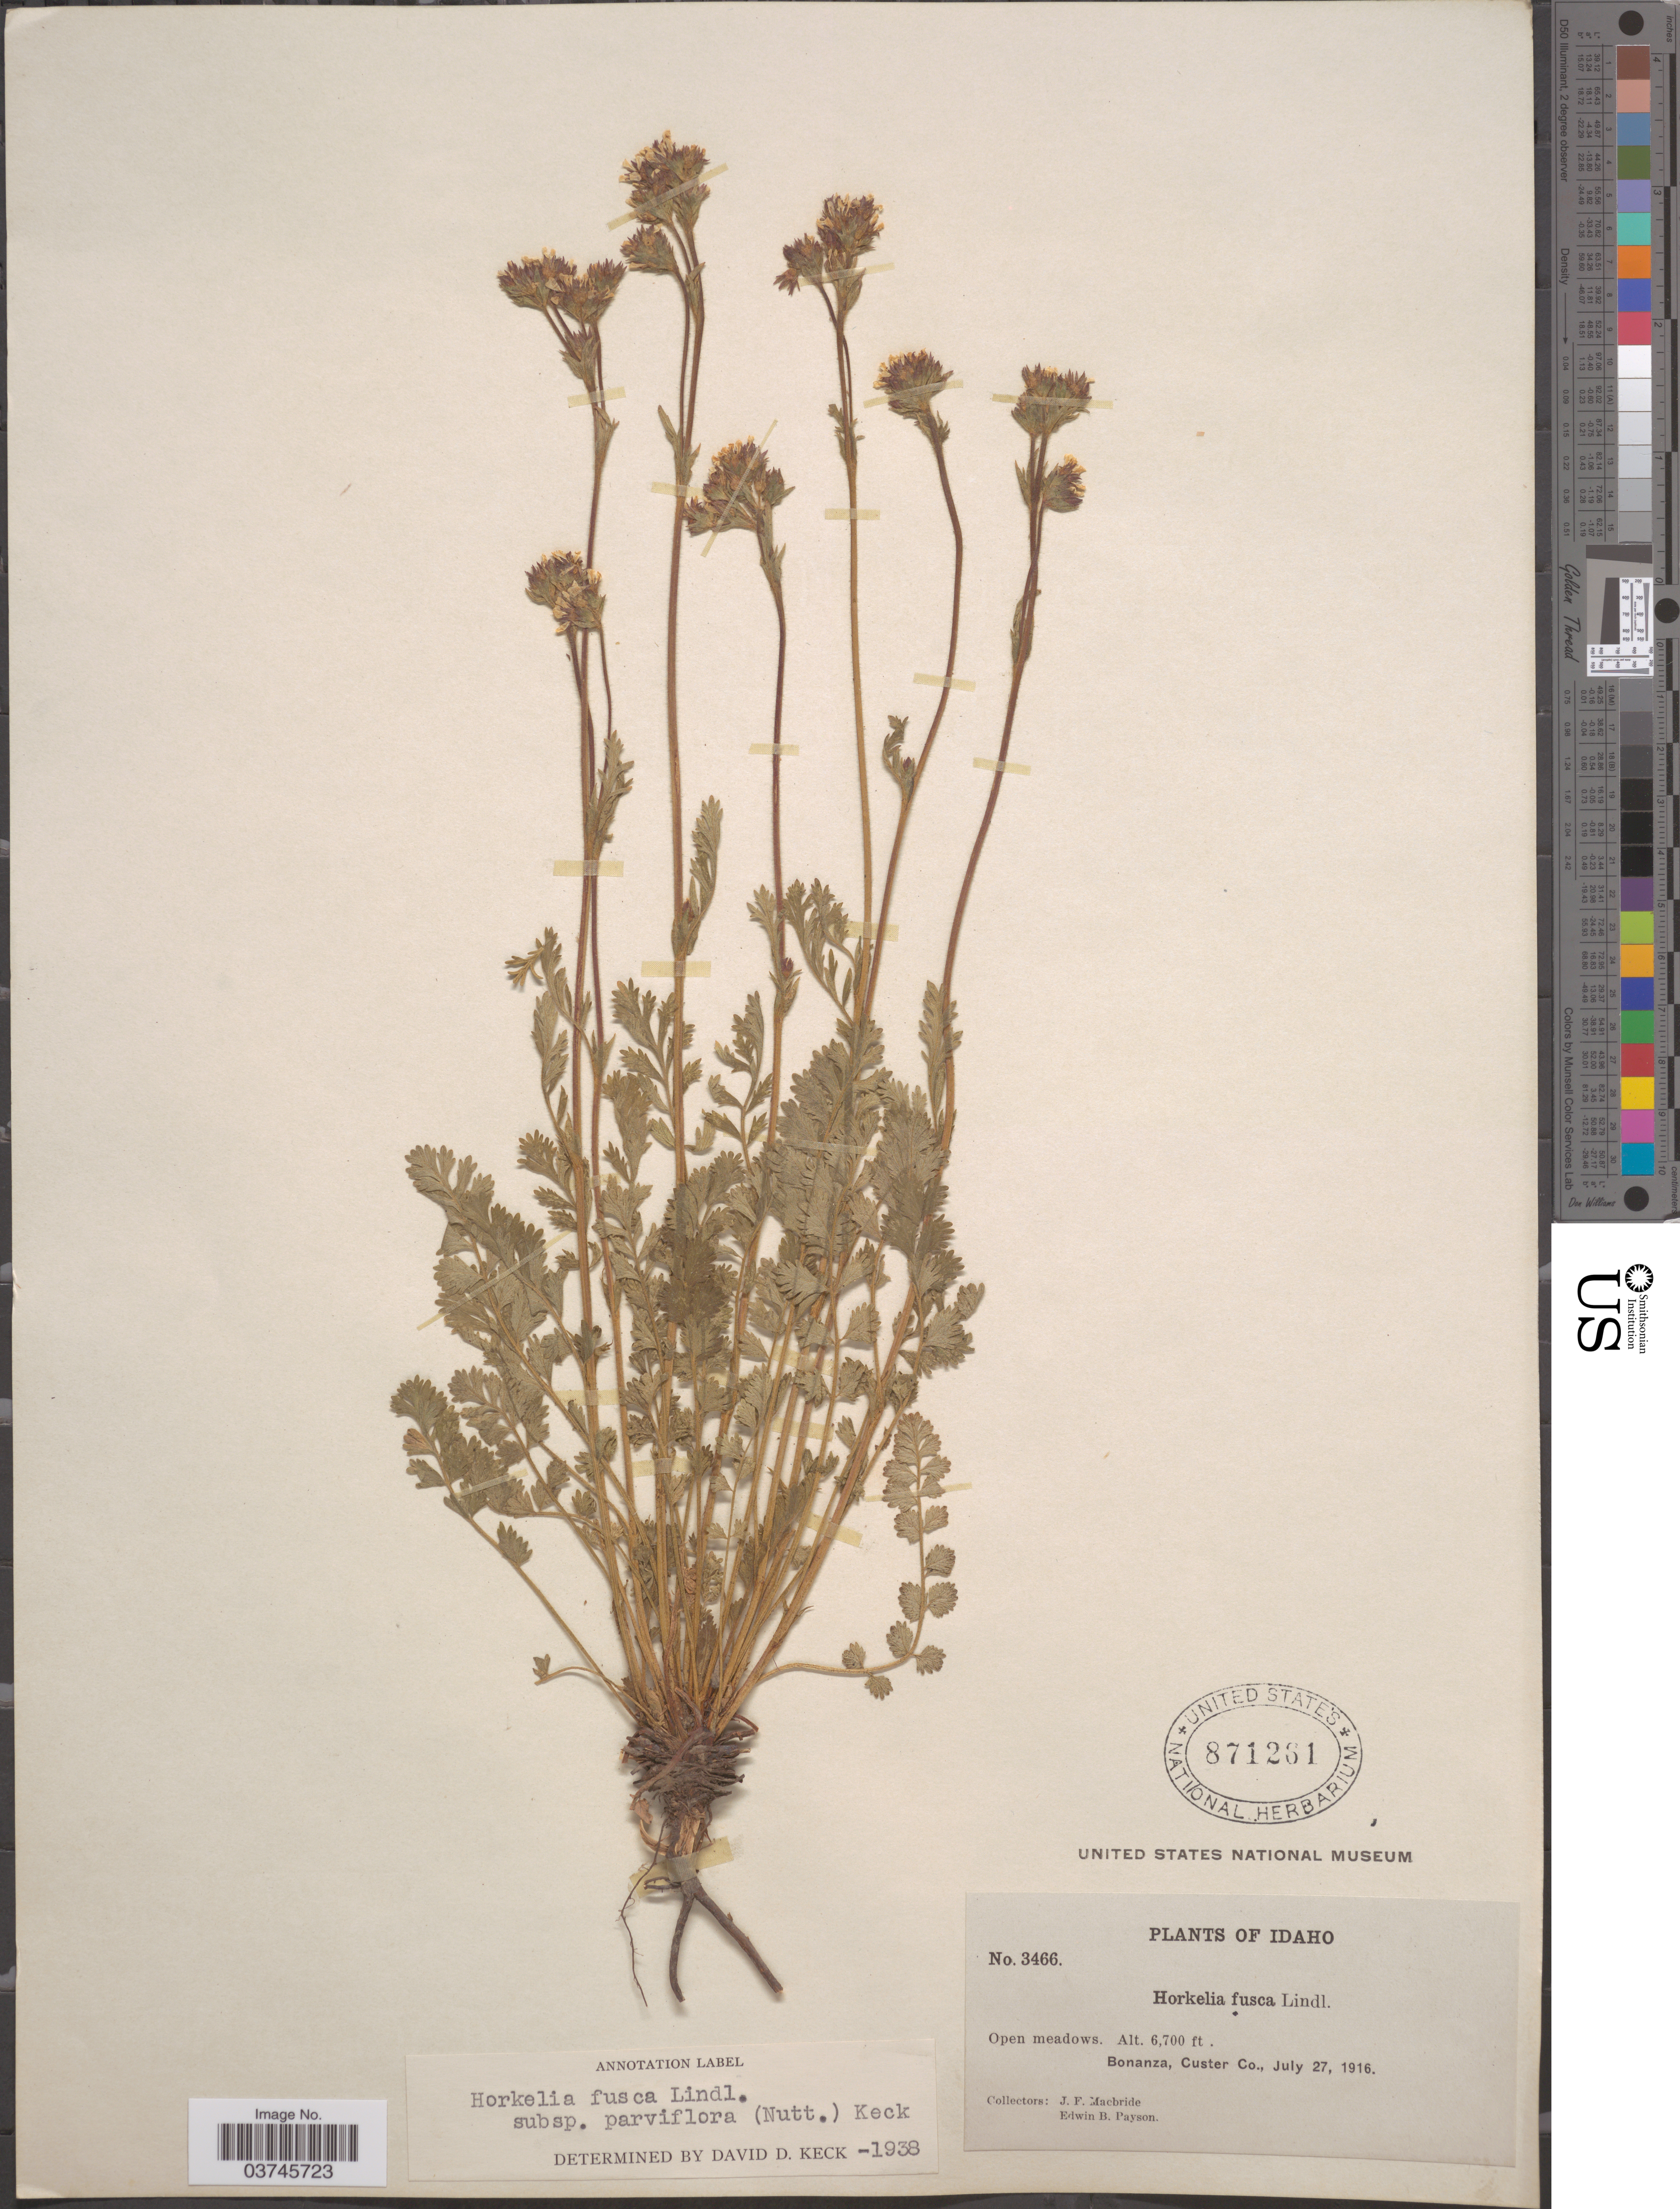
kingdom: Plantae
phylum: Tracheophyta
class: Magnoliopsida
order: Rosales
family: Rosaceae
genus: Potentilla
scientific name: Potentilla douglasii var. parviflora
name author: (Nutt. ex Hook. & Arn.) J.T. Howell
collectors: J. F. Macbride & E. B. Payson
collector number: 3466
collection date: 1916-07-27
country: United States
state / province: Idaho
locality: Bonanza, Custer Co.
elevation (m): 2042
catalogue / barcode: US 871261